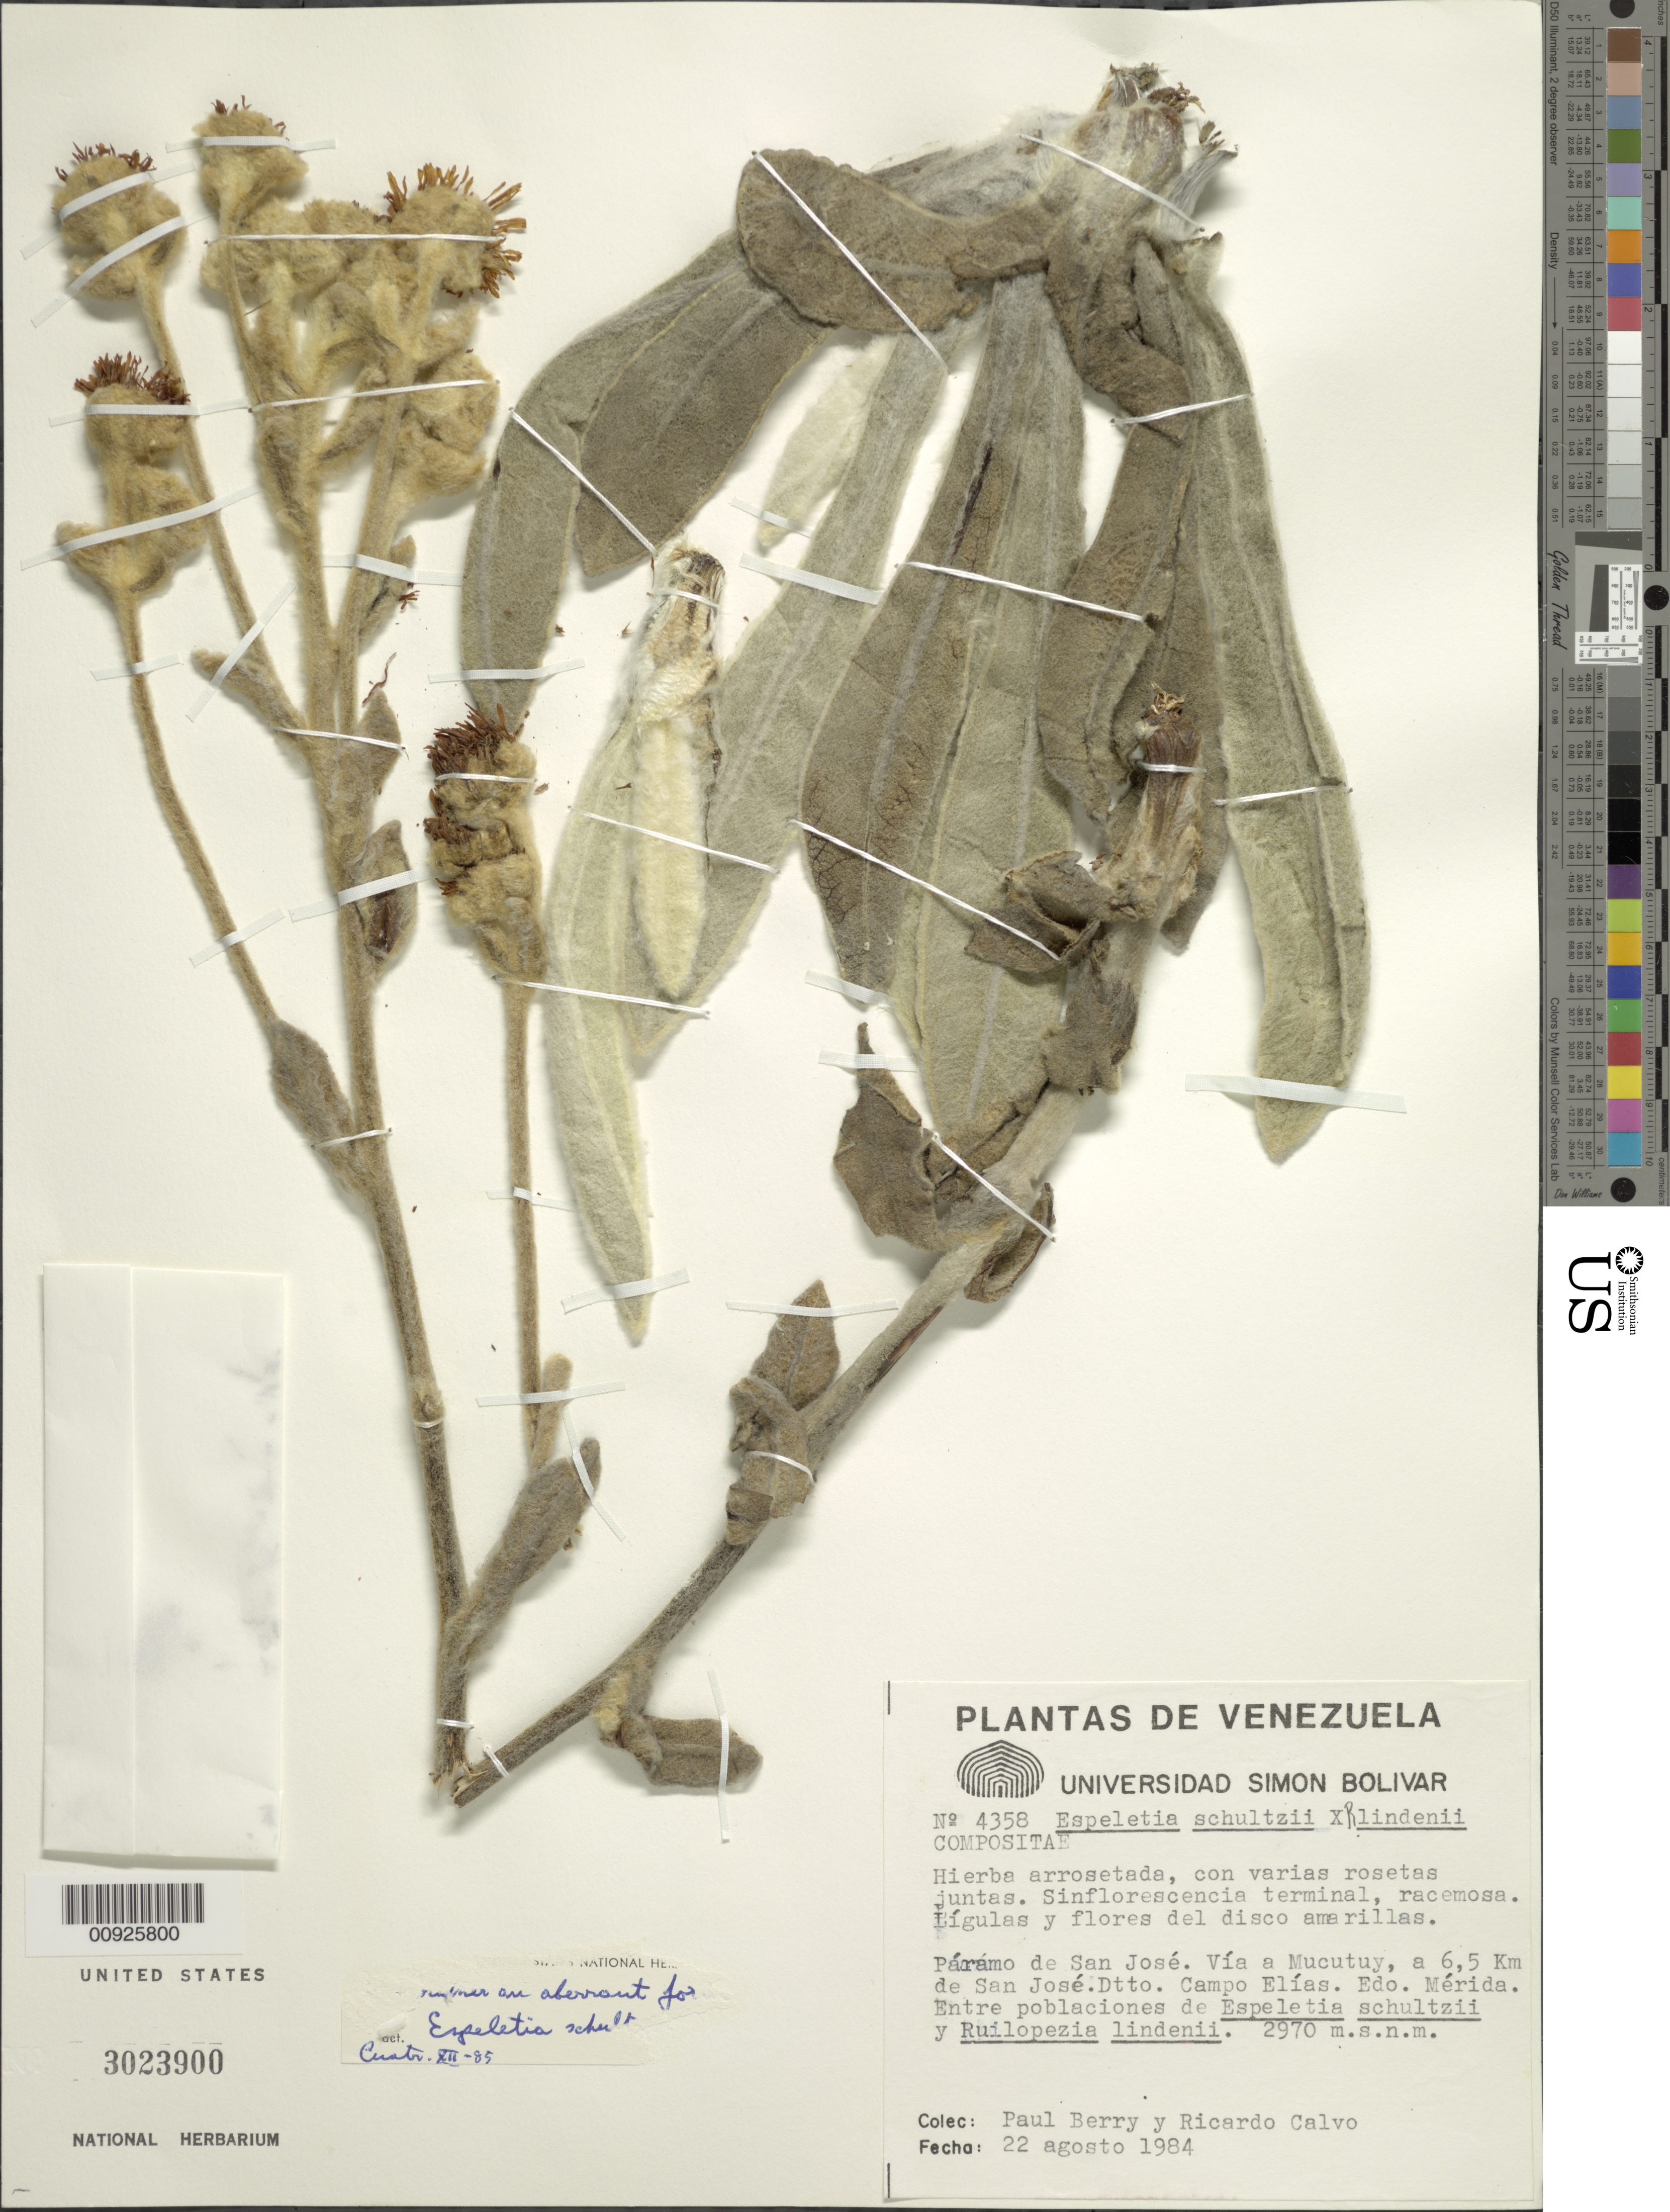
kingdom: Plantae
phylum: Tracheophyta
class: Magnoliopsida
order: Asterales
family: Asteraceae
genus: Espeletia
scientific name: Espeletia schultzii x E. lindenii Sch. Bip. ex Wedd.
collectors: P. E. Berry & R. Calvo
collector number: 4358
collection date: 1984-08-22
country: Venezuela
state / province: Mérida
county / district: Campo Elías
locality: Páramo de San José. Páramo de San José, Vía a Mucutuy, a 6.5 km de San José. .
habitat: Entre poblaciones de E. schultzii y R. lindenii.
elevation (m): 2970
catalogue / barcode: US 3023900